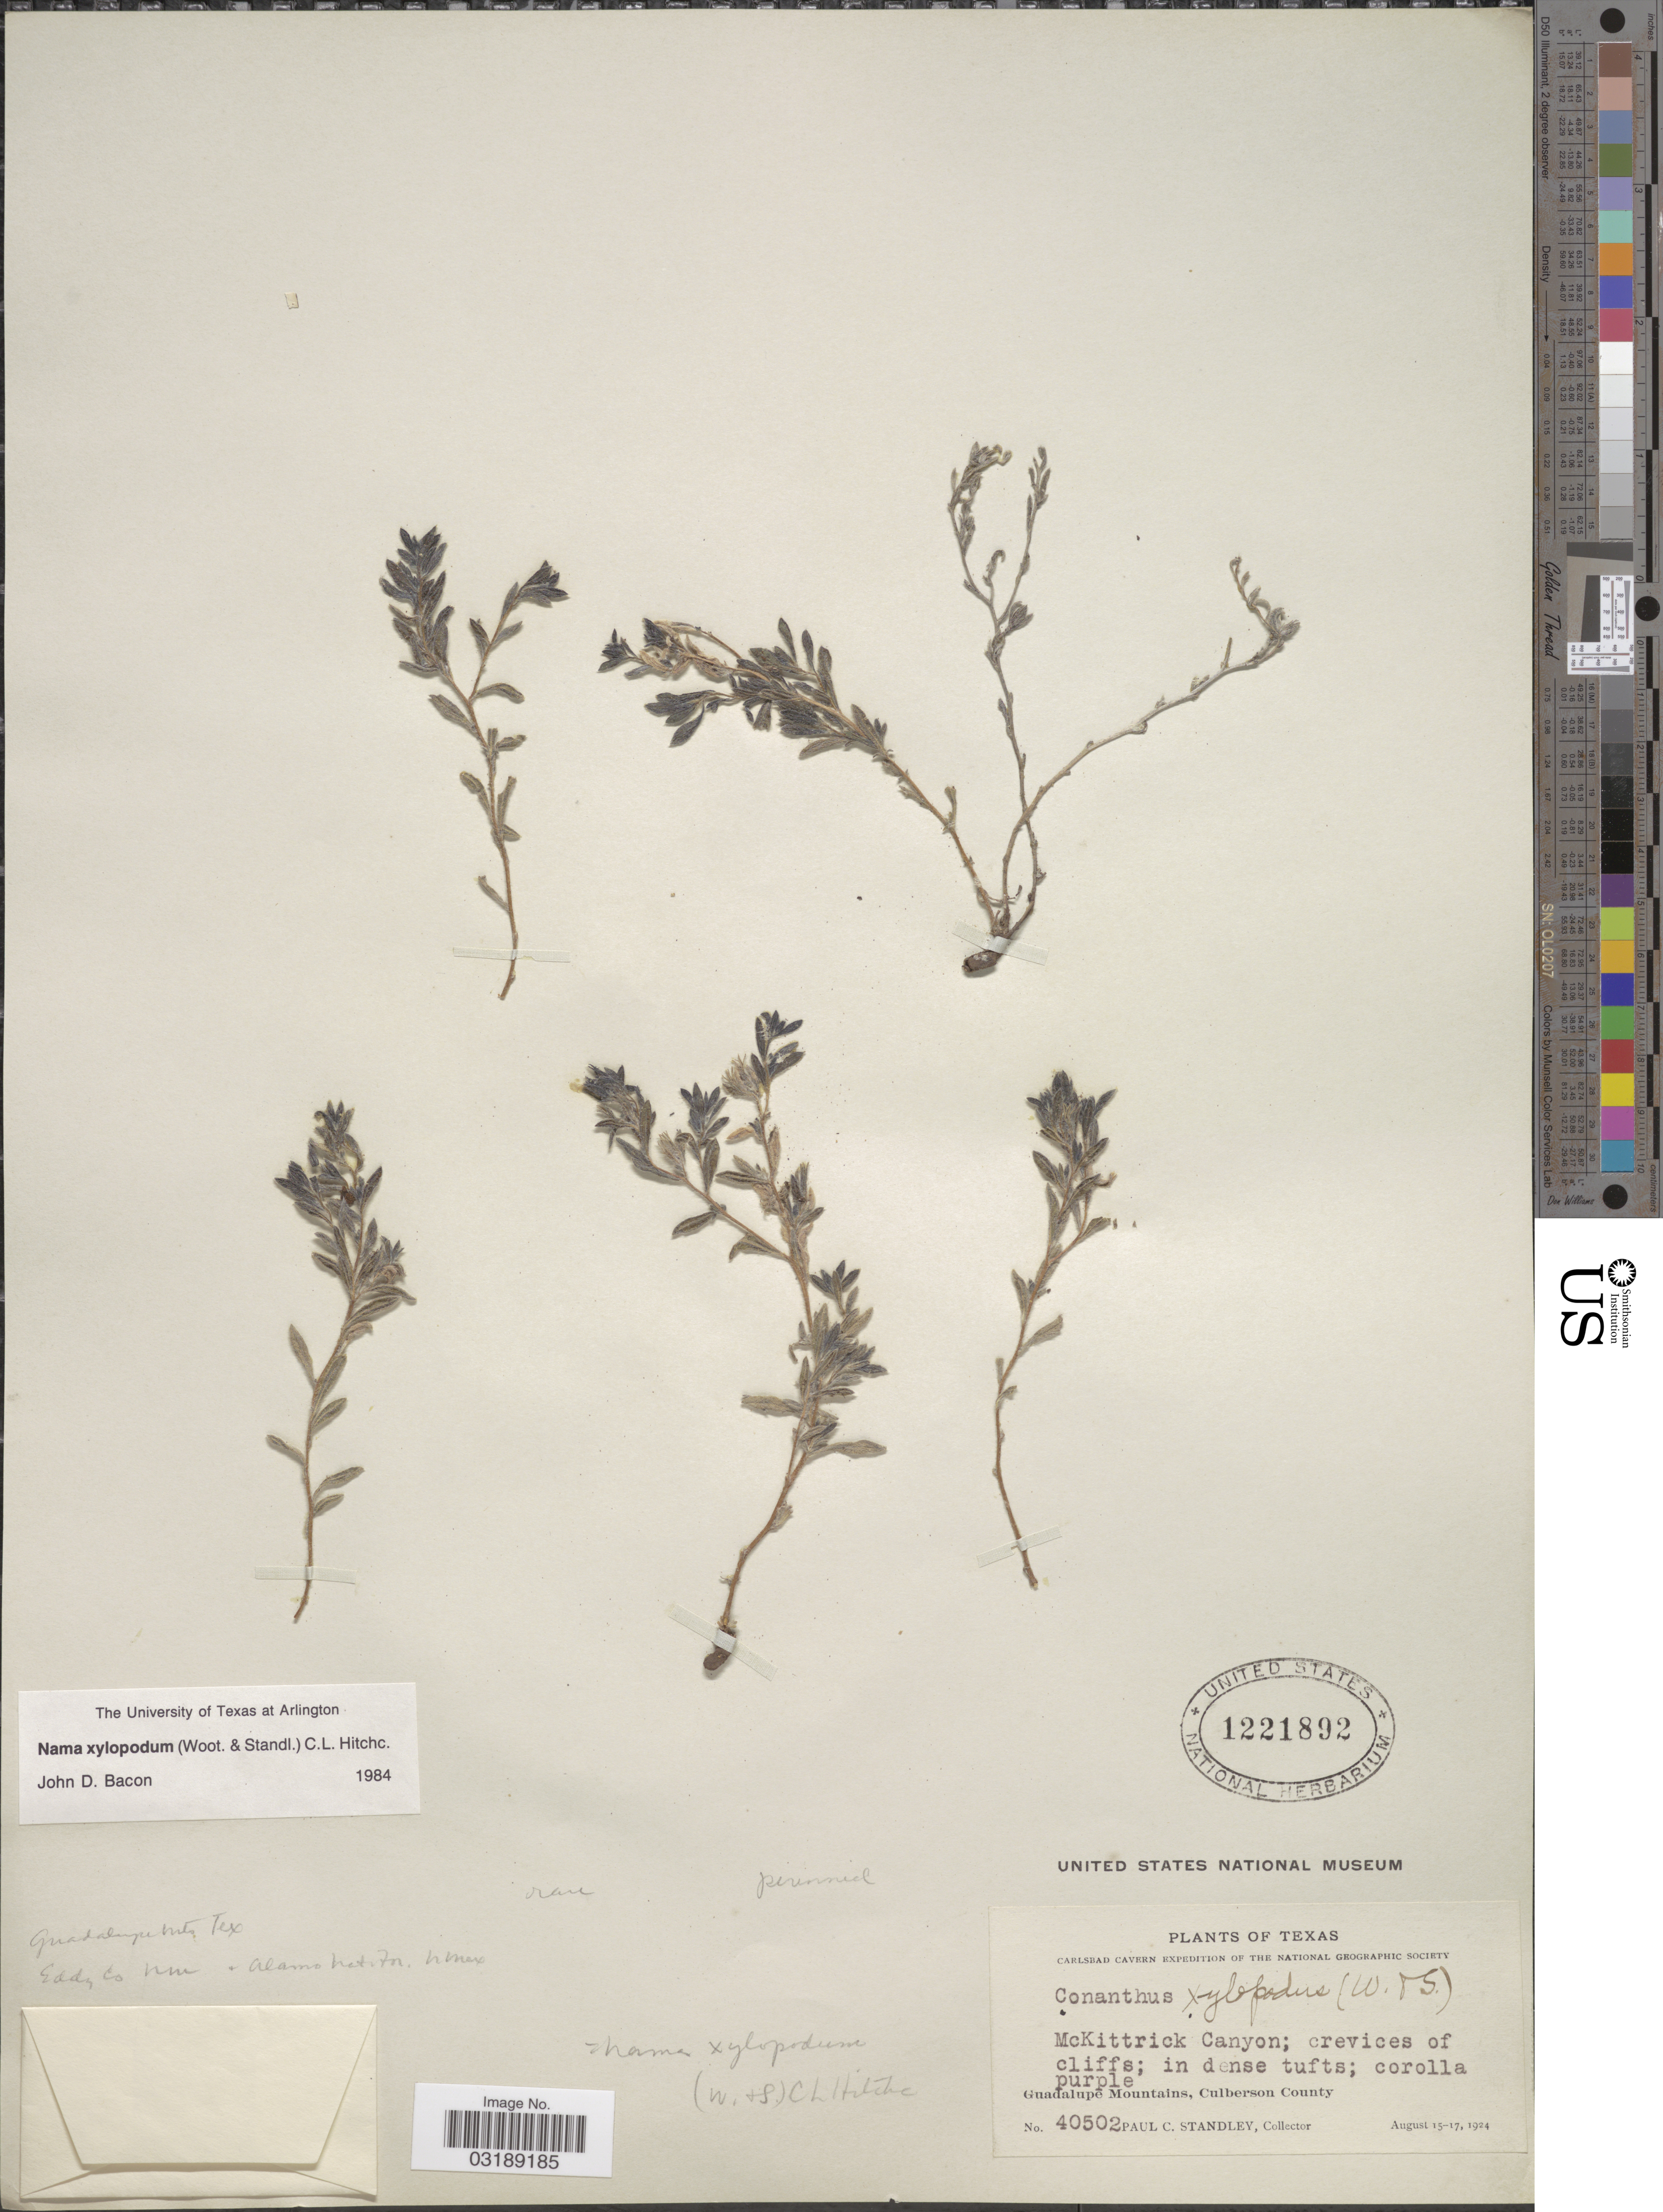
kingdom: Plantae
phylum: Tracheophyta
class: Magnoliopsida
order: Boraginales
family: Namaceae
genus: Nama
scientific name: Nama xylopoda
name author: (Wooton & Standl.) C.L. Hitchc.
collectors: P. C. Standley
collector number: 40502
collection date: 1924-08-15/1924-08-17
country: United States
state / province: Texas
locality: McKittrick Canyon; crevices of cliffs; Guadalupe Mountains, Culberson County.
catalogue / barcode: US 1221892